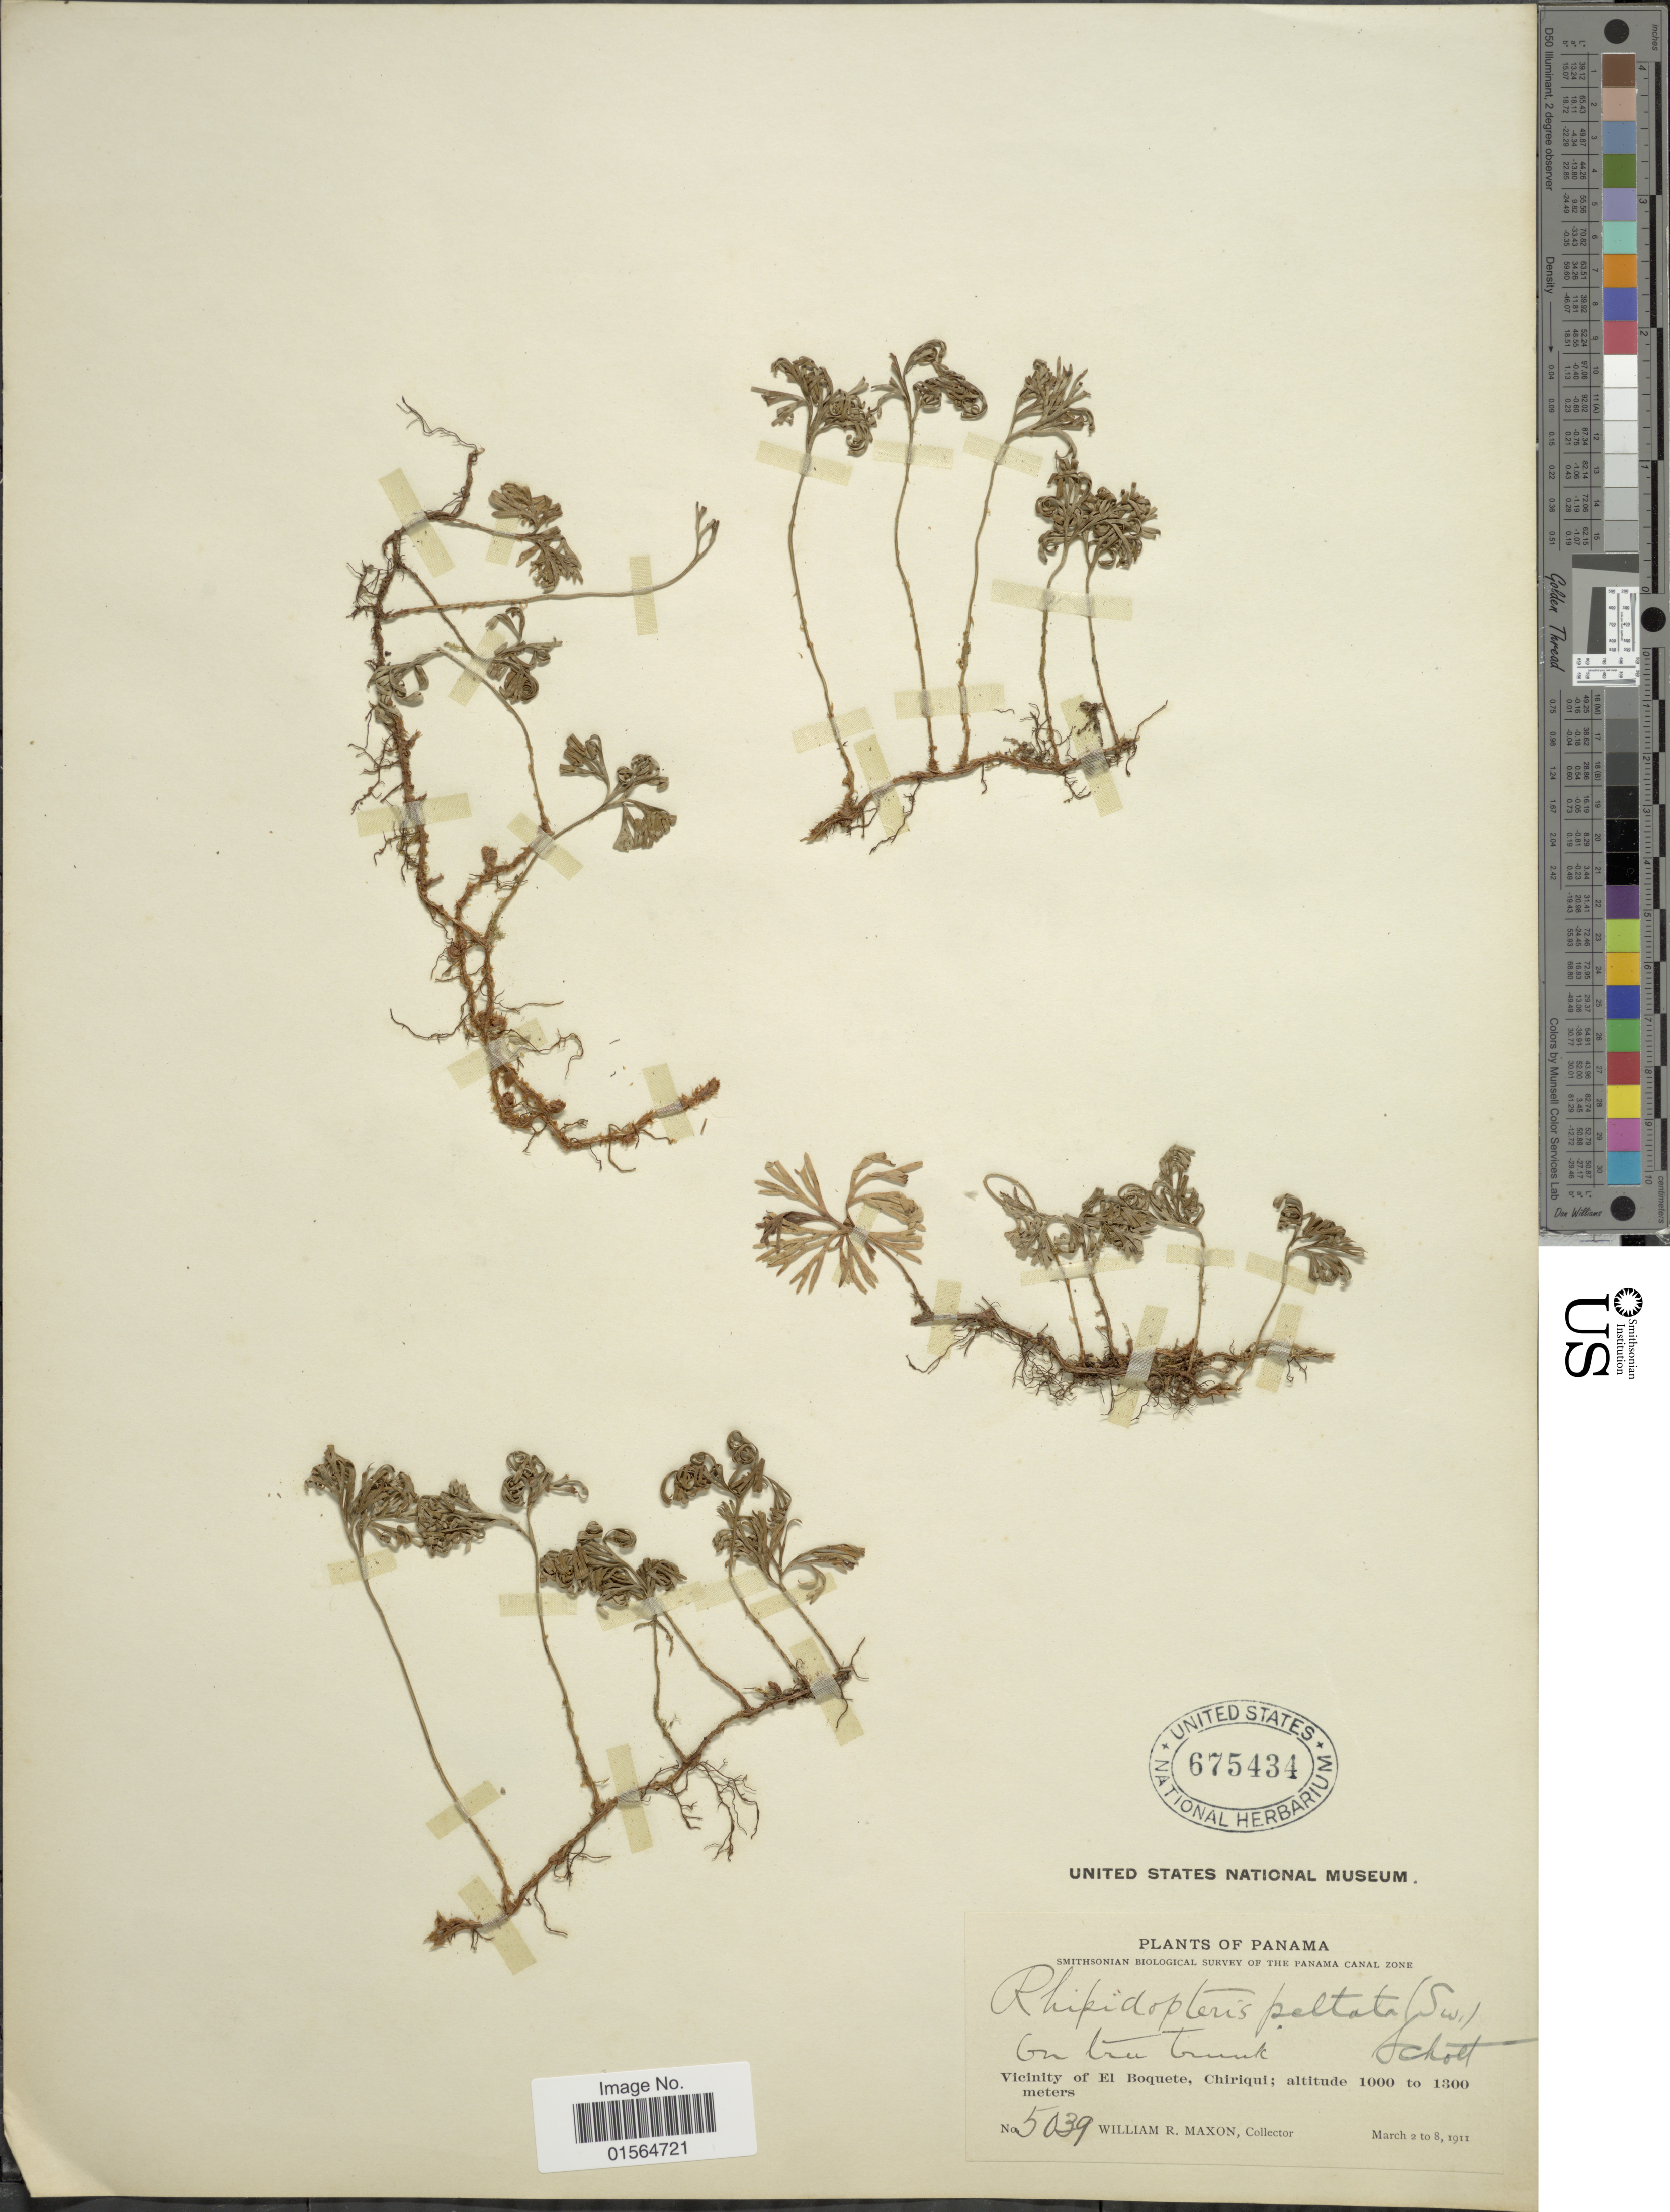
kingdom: Plantae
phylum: Tracheophyta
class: Polypodiopsida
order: Polypodiales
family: Dryopteridaceae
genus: Elaphoglossum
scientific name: Elaphoglossum peltatum f. peltatum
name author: (Sw.) Urb.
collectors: W. R. Maxon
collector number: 5039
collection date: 1911-03-02/1911-03-08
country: Panama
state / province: Chiriqui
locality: Vicinity of El Boquete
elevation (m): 1000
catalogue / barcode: US 675434